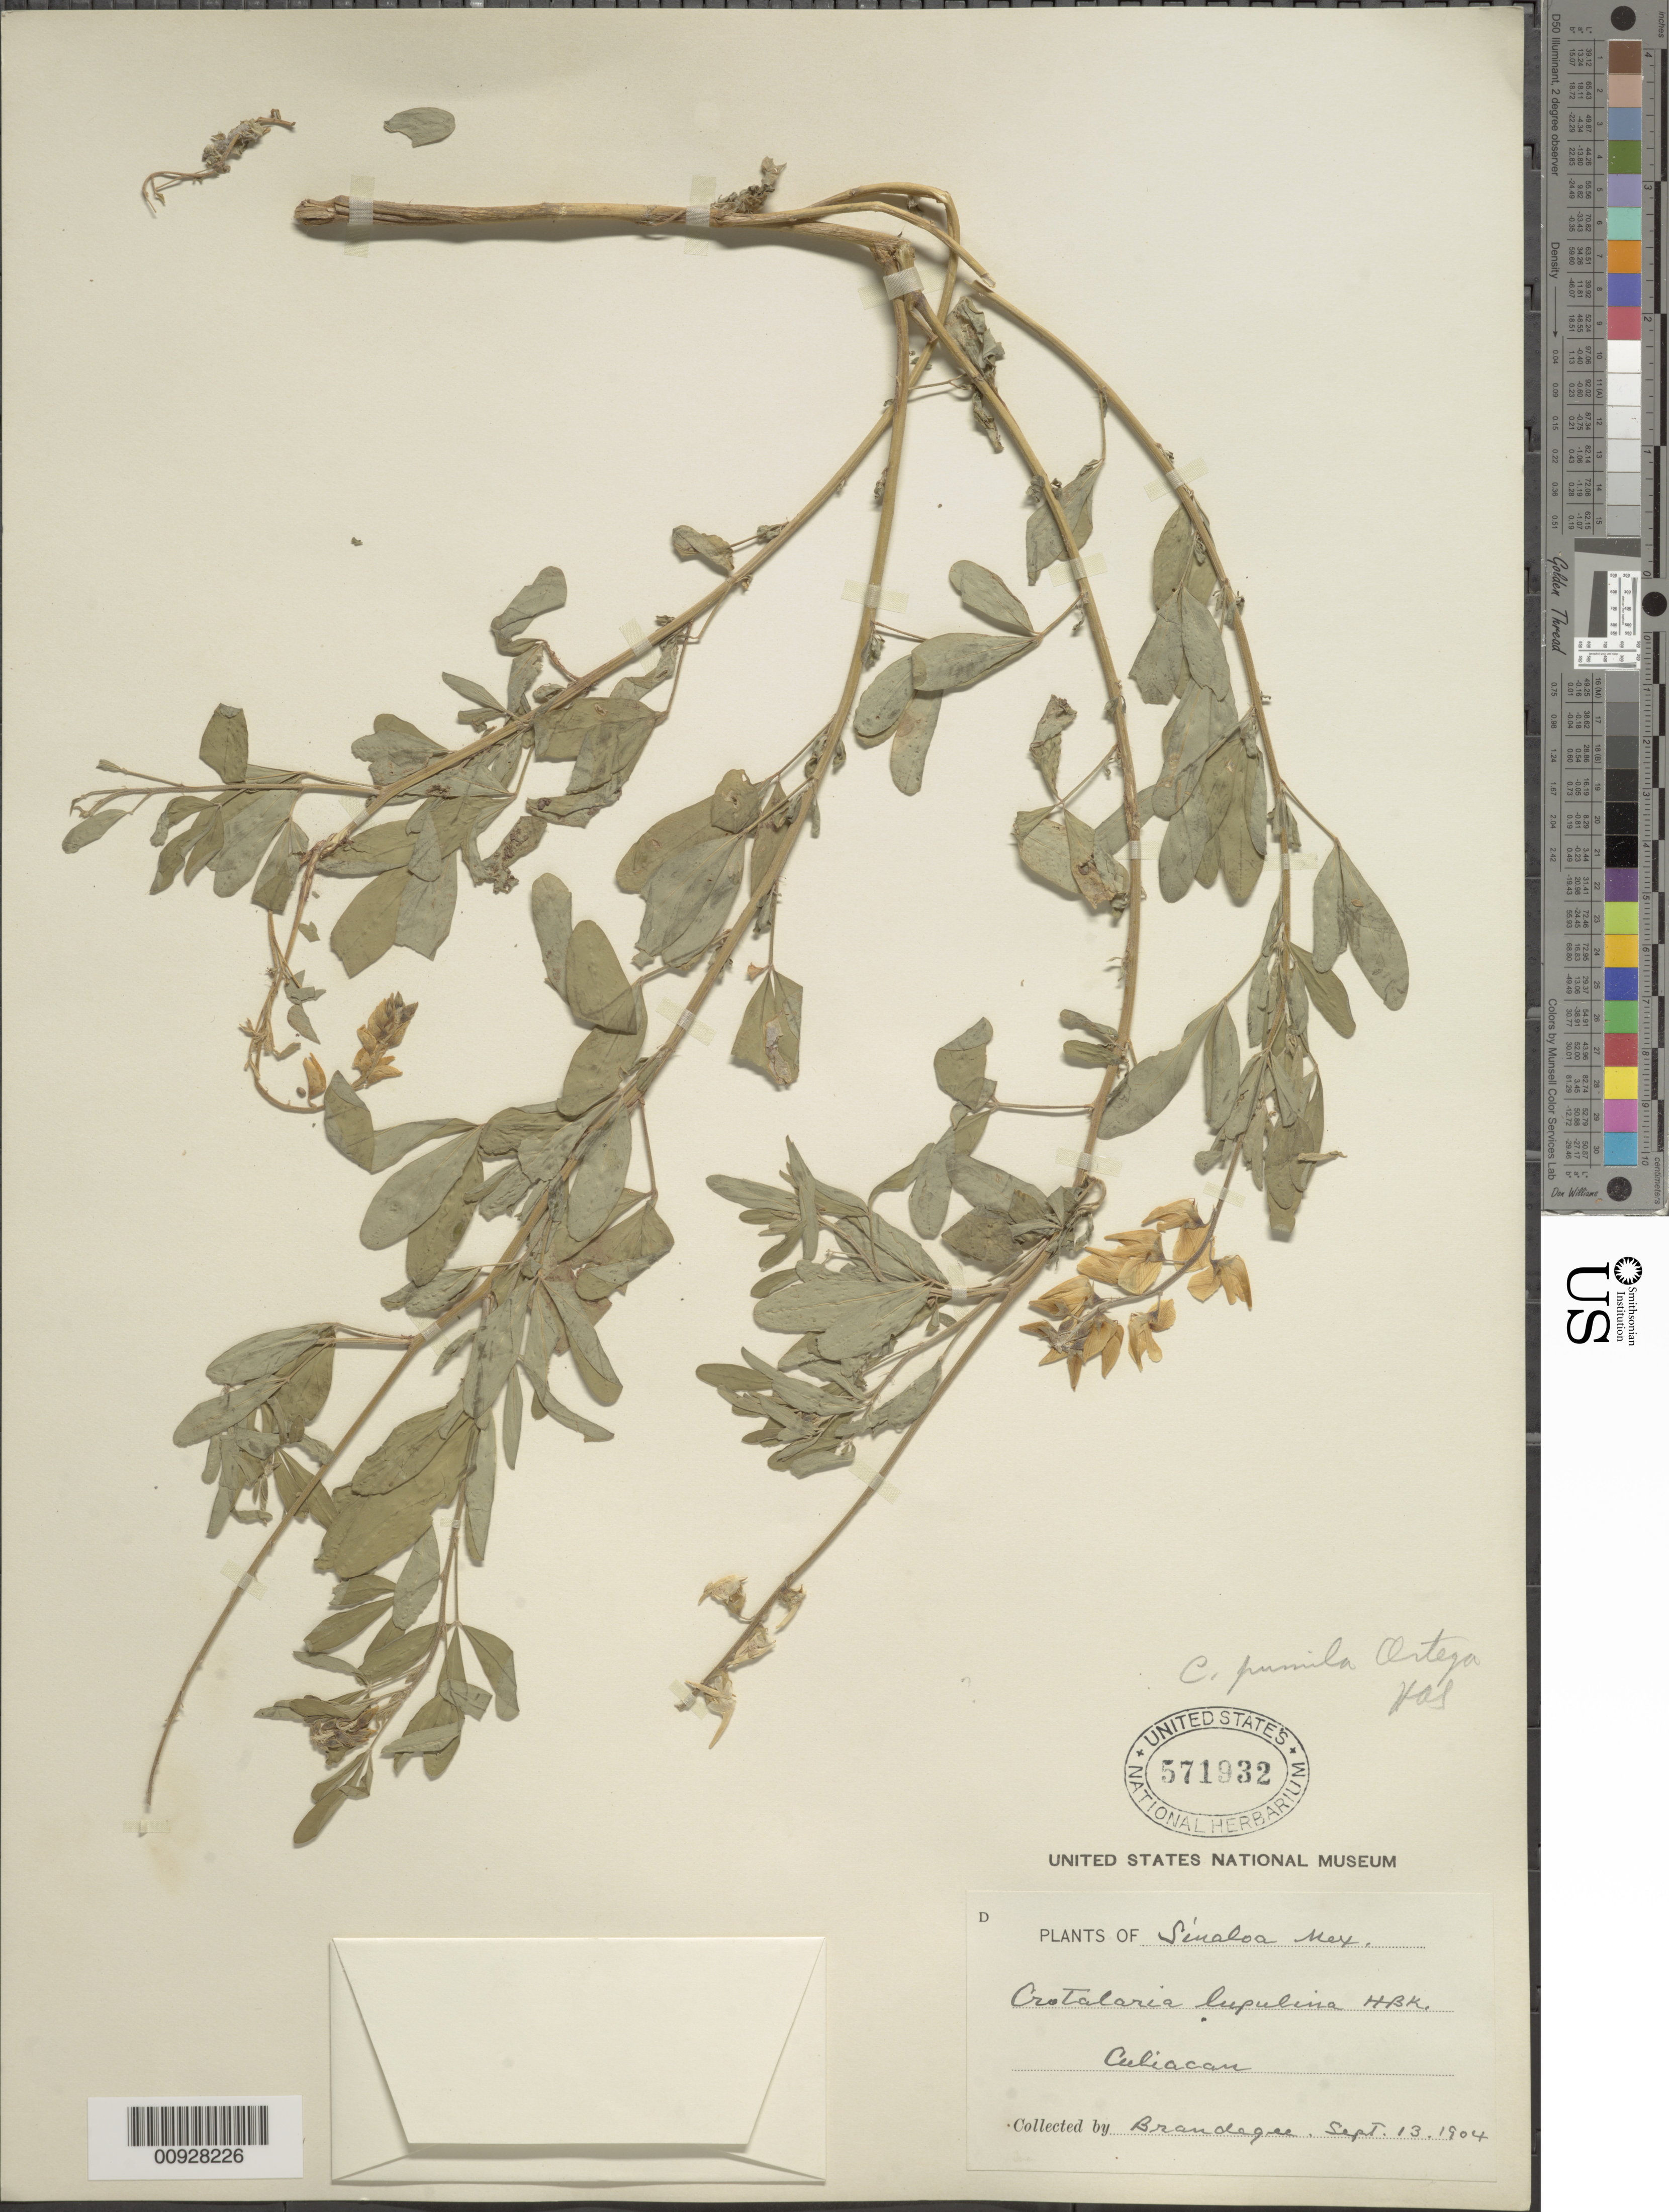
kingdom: Plantae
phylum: Tracheophyta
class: Magnoliopsida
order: Fabales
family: Fabaceae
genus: Crotalaria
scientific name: Crotalaria sp.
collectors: T. S. Brandegee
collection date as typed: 13 Sep 1904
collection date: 1904-09-13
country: Mexico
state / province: Sinaloa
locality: Culiacan, Sinaloa.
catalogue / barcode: US 571932